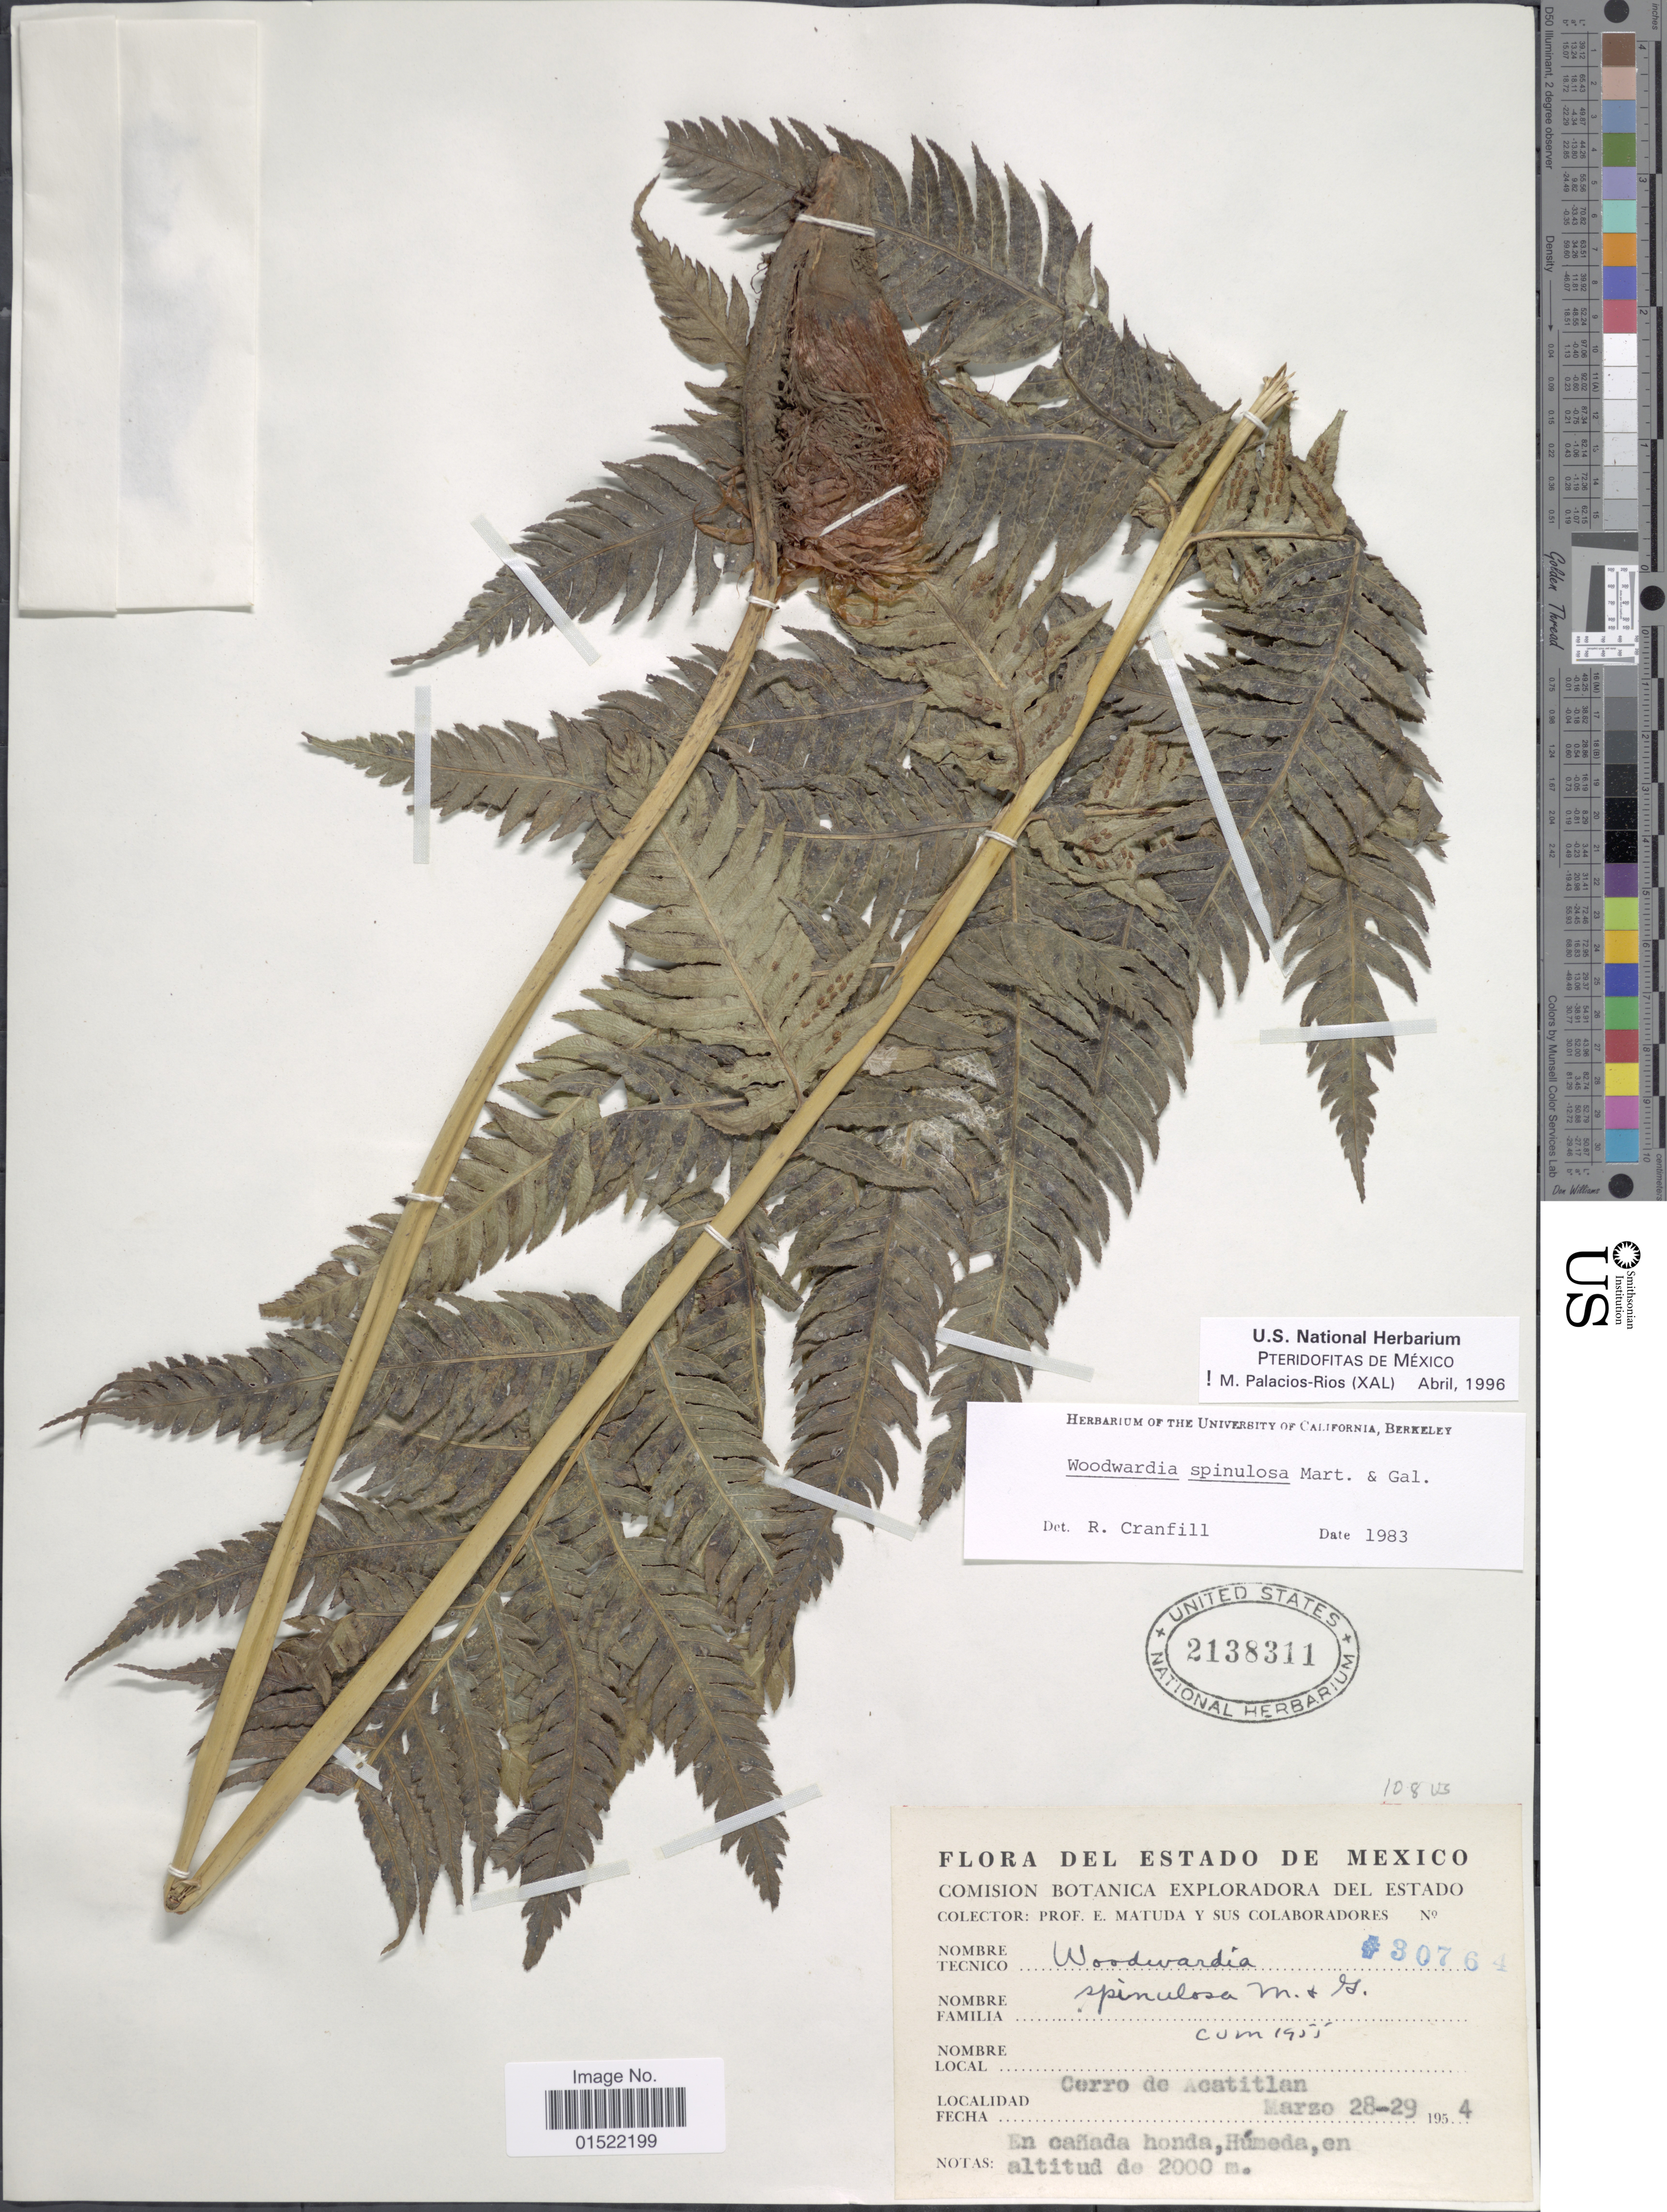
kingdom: Plantae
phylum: Tracheophyta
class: Polypodiopsida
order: Polypodiales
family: Blechnaceae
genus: Woodwardia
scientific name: Woodwardia spinulosa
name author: M. Martens & Galeotti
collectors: E. Matuda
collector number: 30764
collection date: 1954-03-28/1954-03-29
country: Mexico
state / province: México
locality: Estado de Mexico, Cerro de Acatitlan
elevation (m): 2000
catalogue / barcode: US 2138311